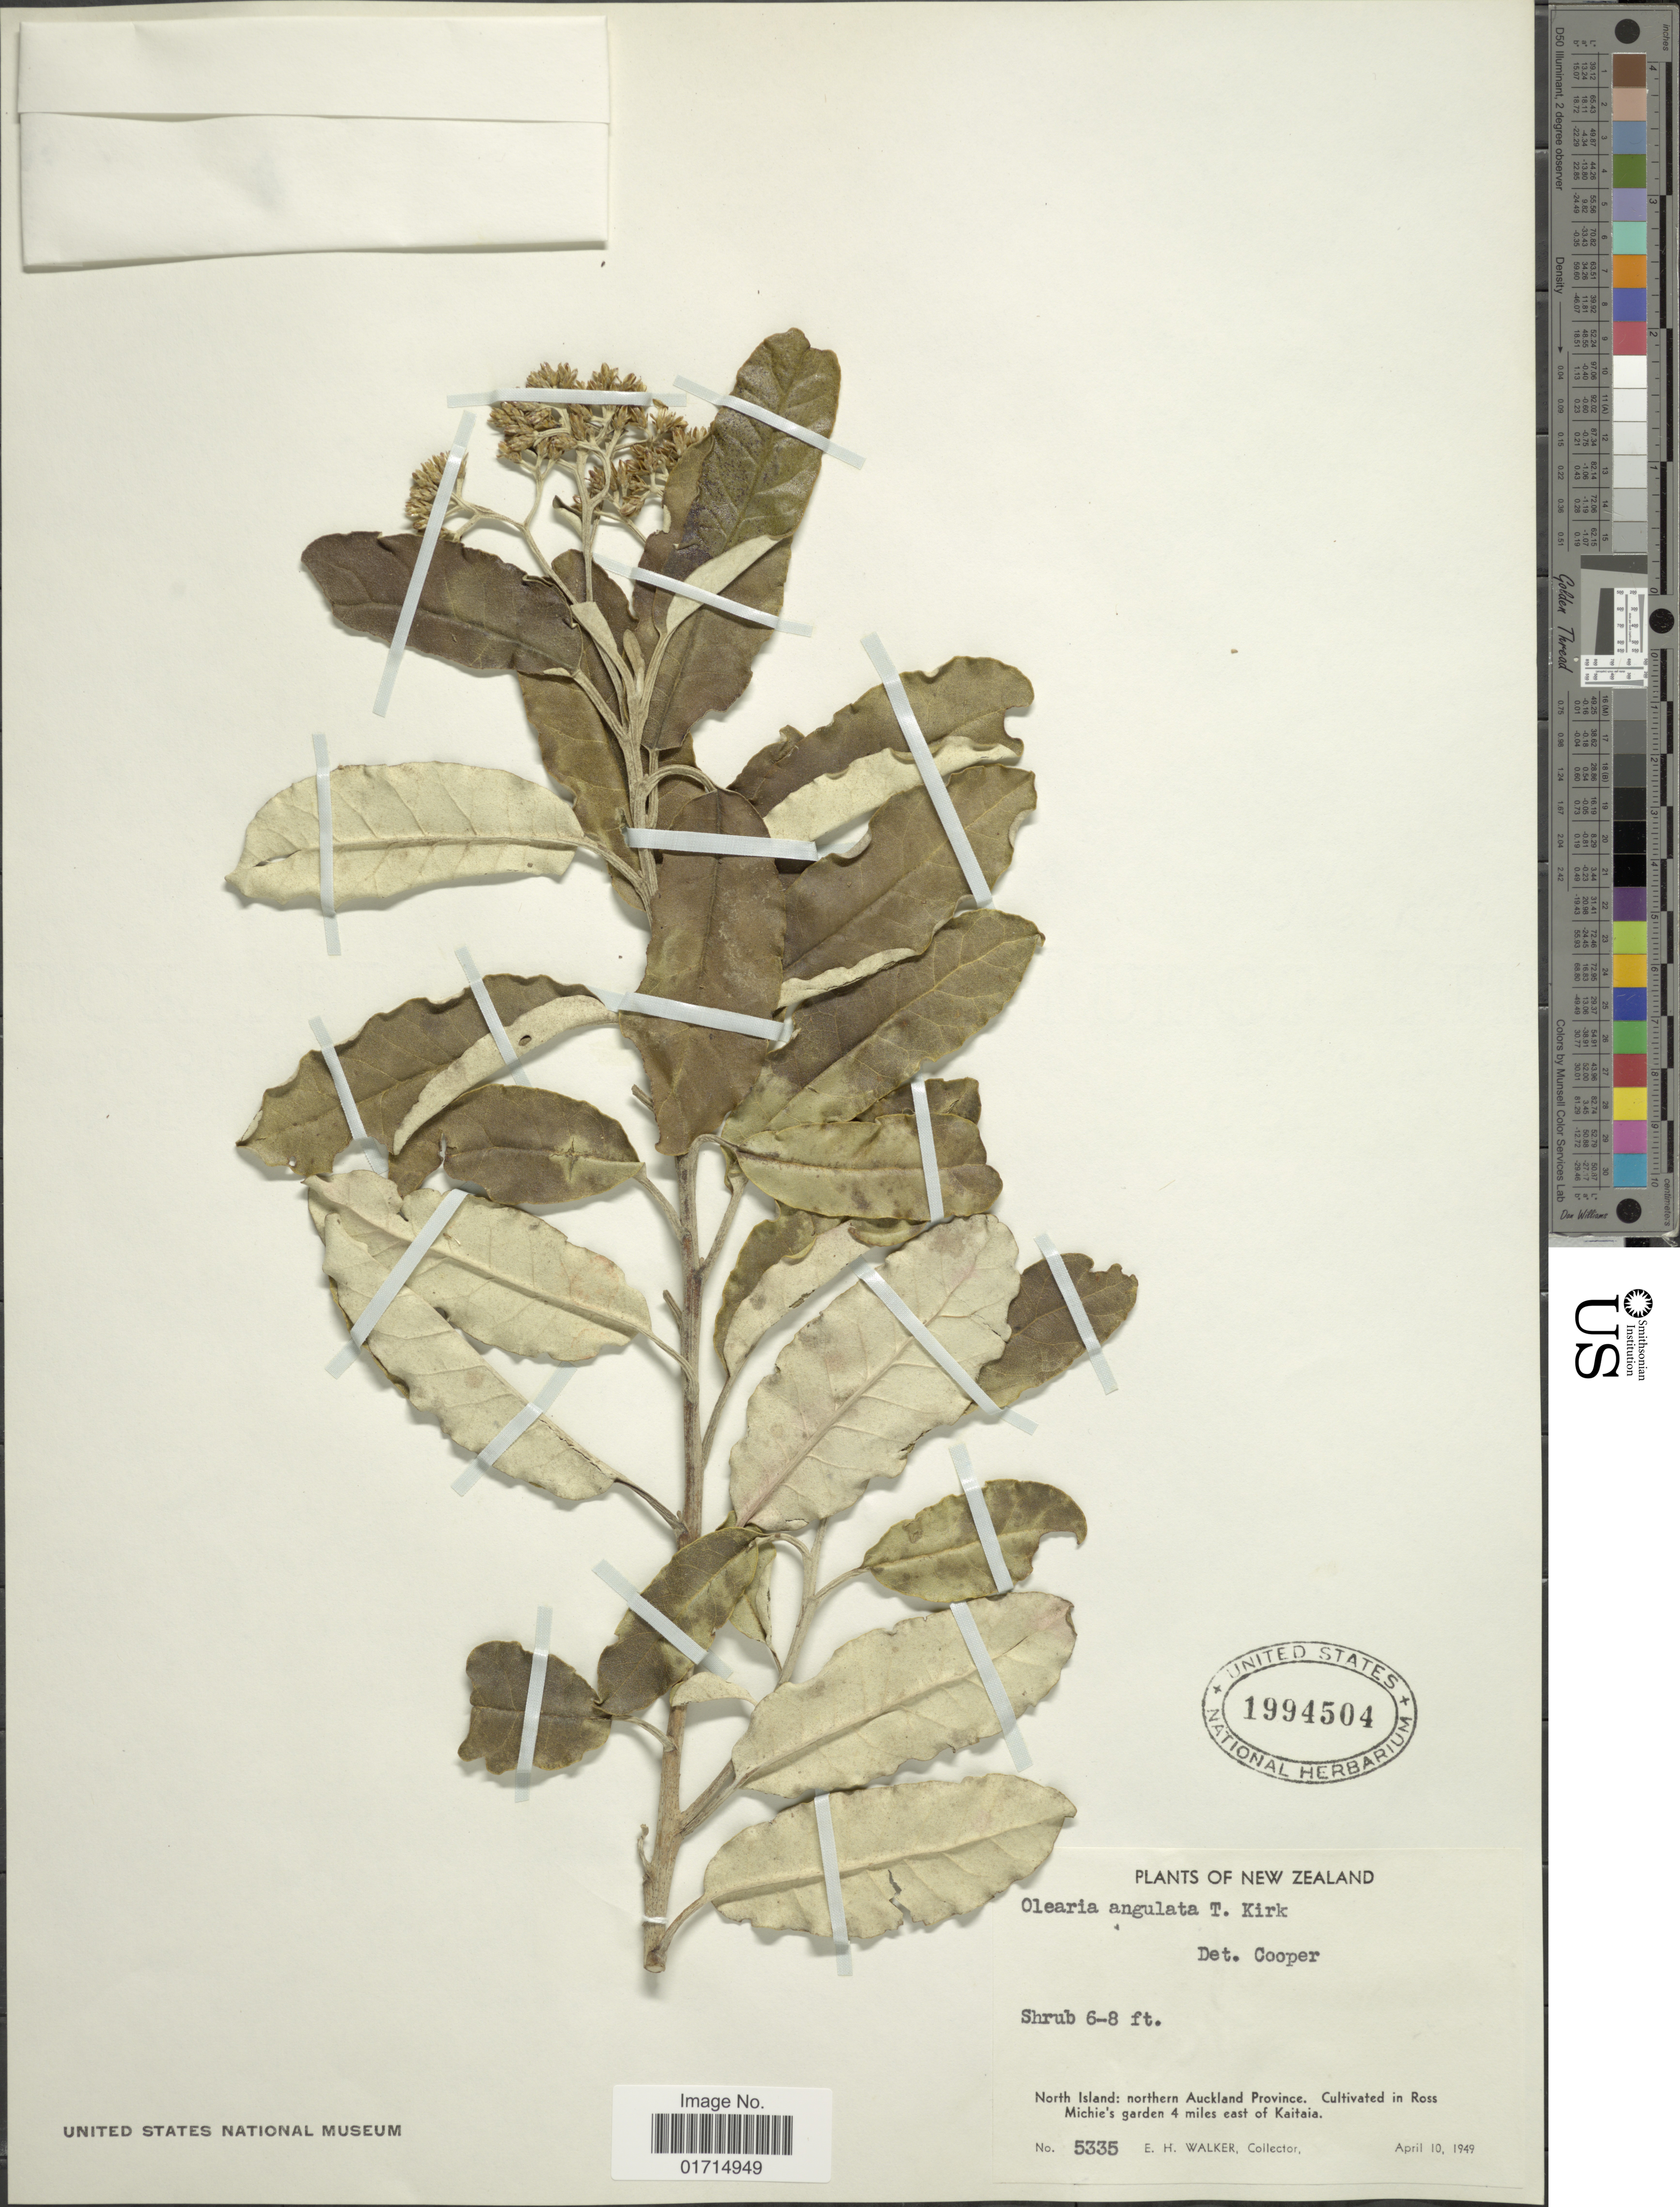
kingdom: Plantae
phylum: Tracheophyta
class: Magnoliopsida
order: Asterales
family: Asteraceae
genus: Olearia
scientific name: Olearia angulata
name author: Kirk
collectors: E. H. Walker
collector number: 5335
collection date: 1949-04-10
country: New Zealand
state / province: Auckland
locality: North Island: northern Auckland Province. in Ross Michie's garden 4 miles east of Kaitaia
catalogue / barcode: US 1994504